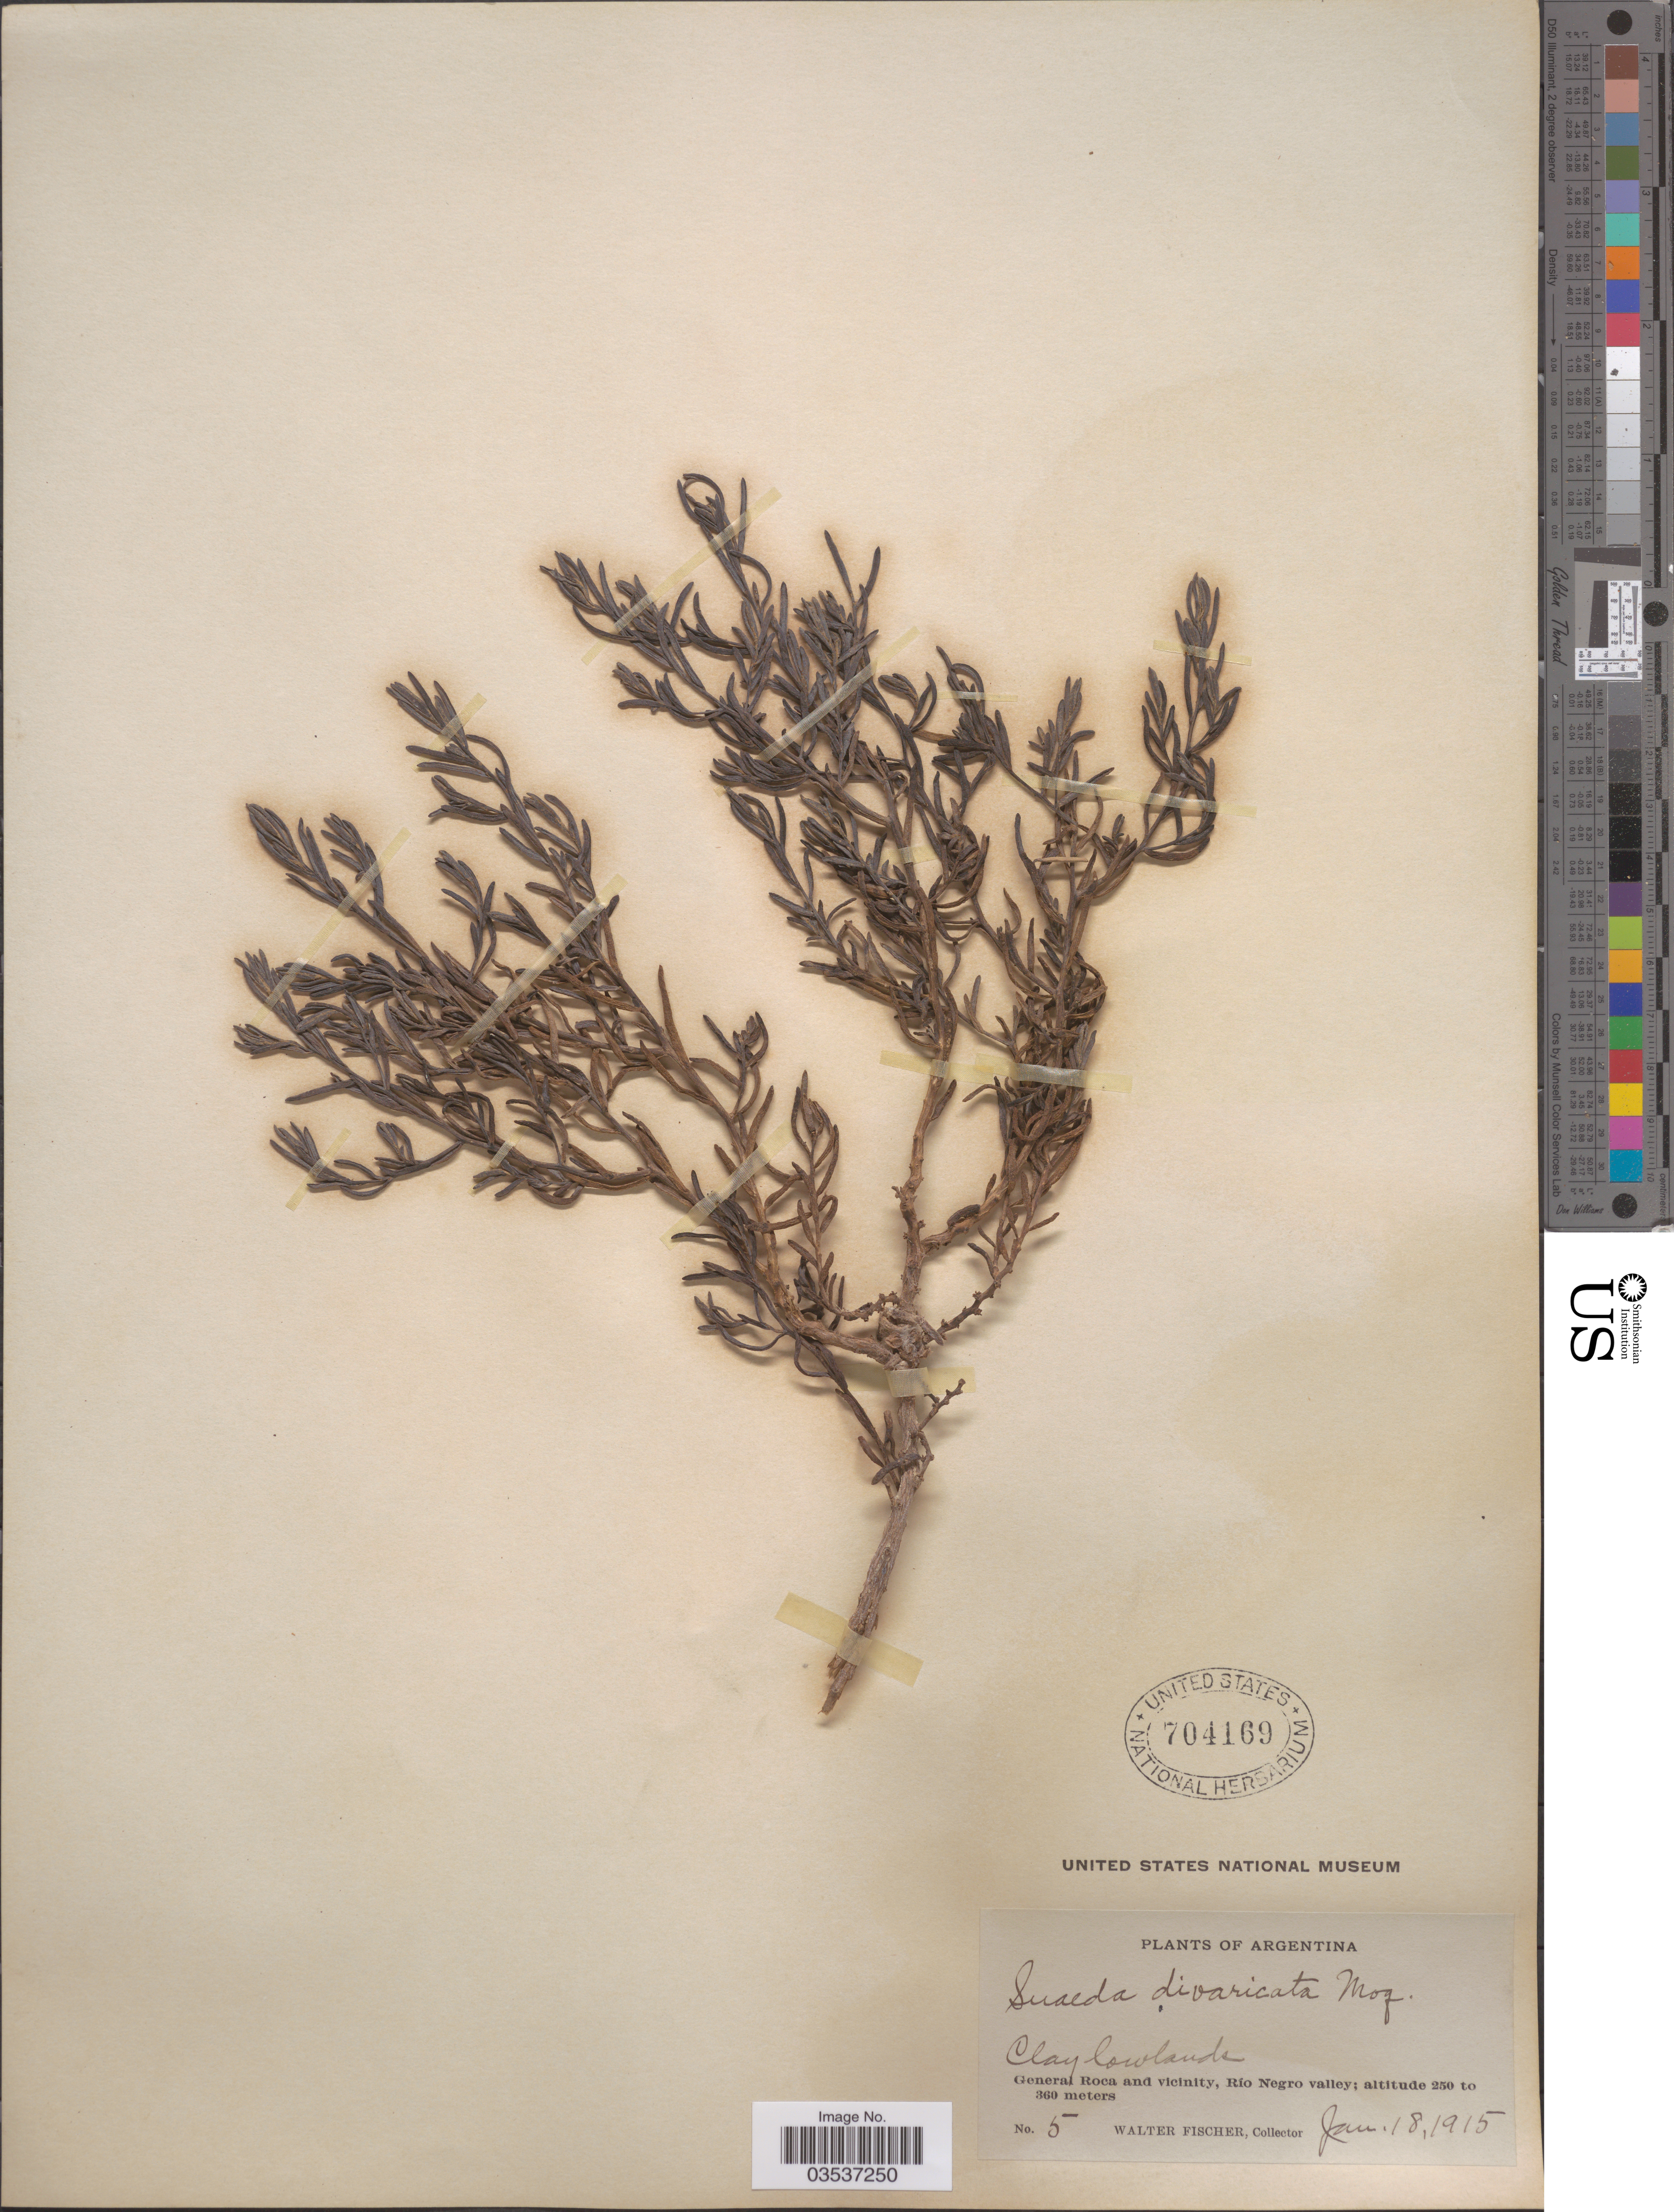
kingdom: Plantae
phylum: Tracheophyta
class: Magnoliopsida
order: Caryophyllales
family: Amaranthaceae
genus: Suaeda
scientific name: Suaeda divaricata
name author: Moq.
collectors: W. Fischer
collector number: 5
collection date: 1915-01-18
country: Argentina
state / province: Rio Negro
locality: General Roca and vicinity, Río Negro valley.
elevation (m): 250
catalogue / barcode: US 704169